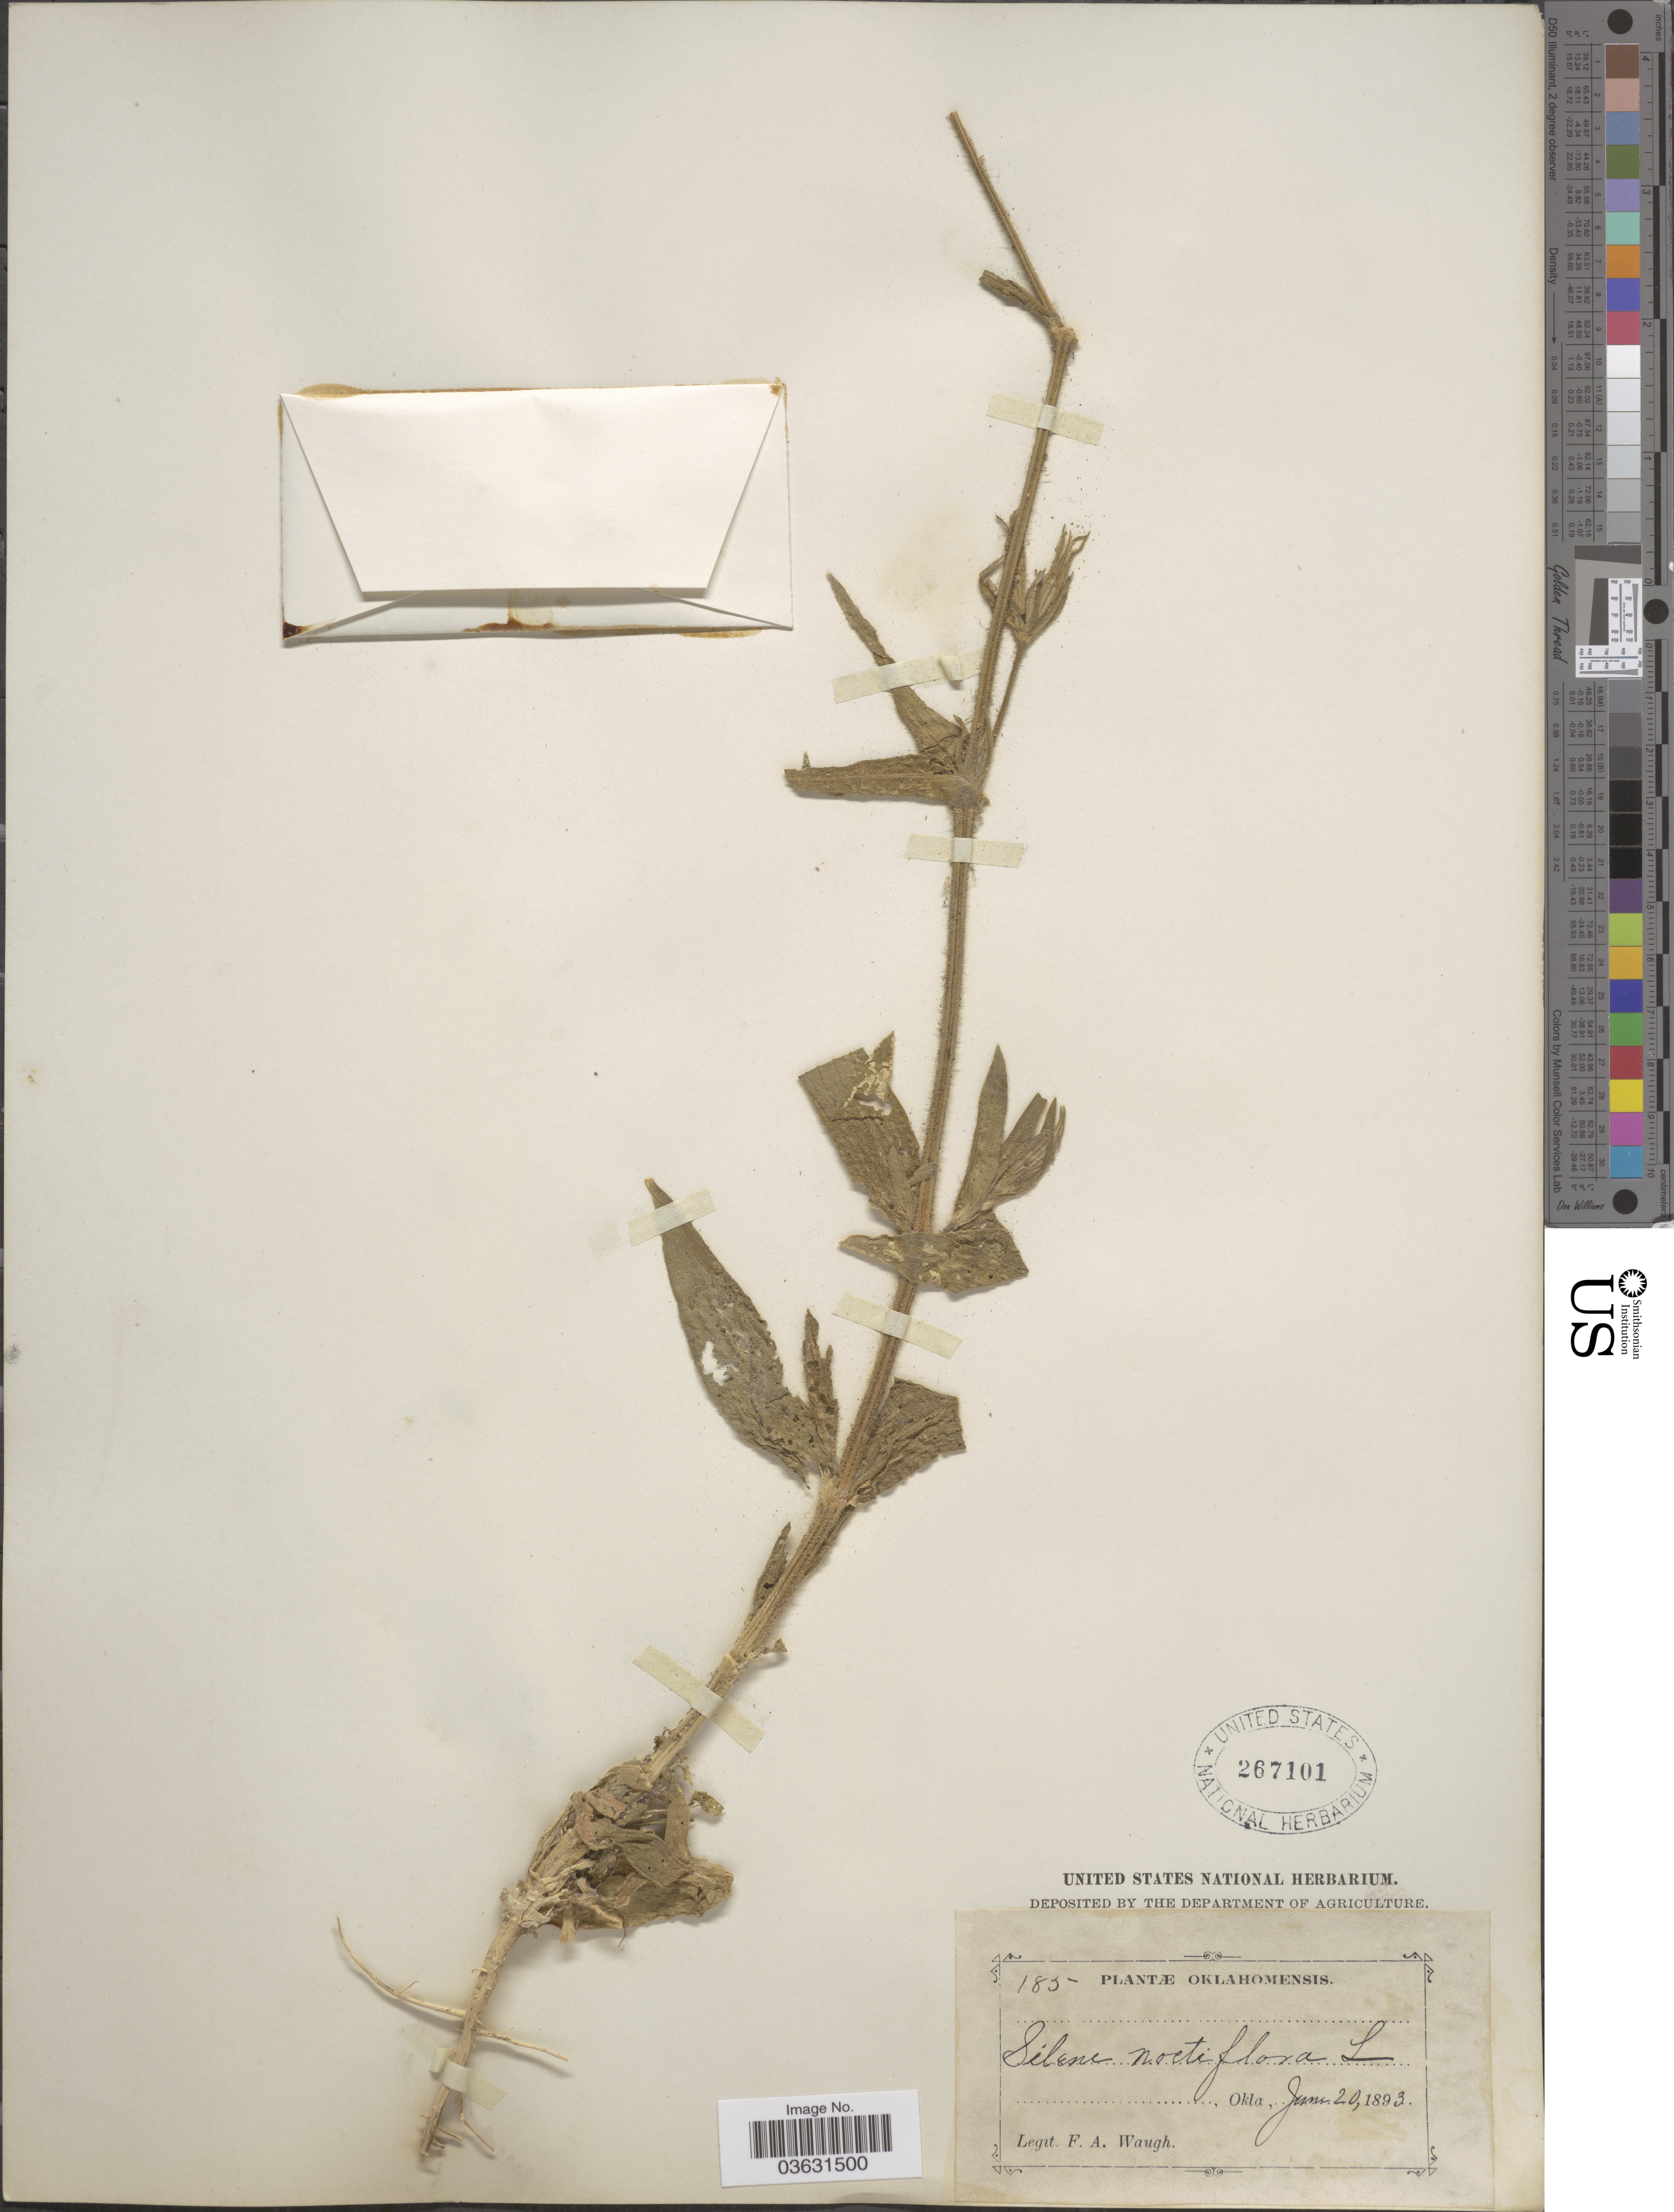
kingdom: Plantae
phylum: Tracheophyta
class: Magnoliopsida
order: Caryophyllales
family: Caryophyllaceae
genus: Silene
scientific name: Silene noctiflora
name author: L.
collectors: F. Waugh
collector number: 185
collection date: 1893-06-20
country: United States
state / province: Oklahoma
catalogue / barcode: US 267101